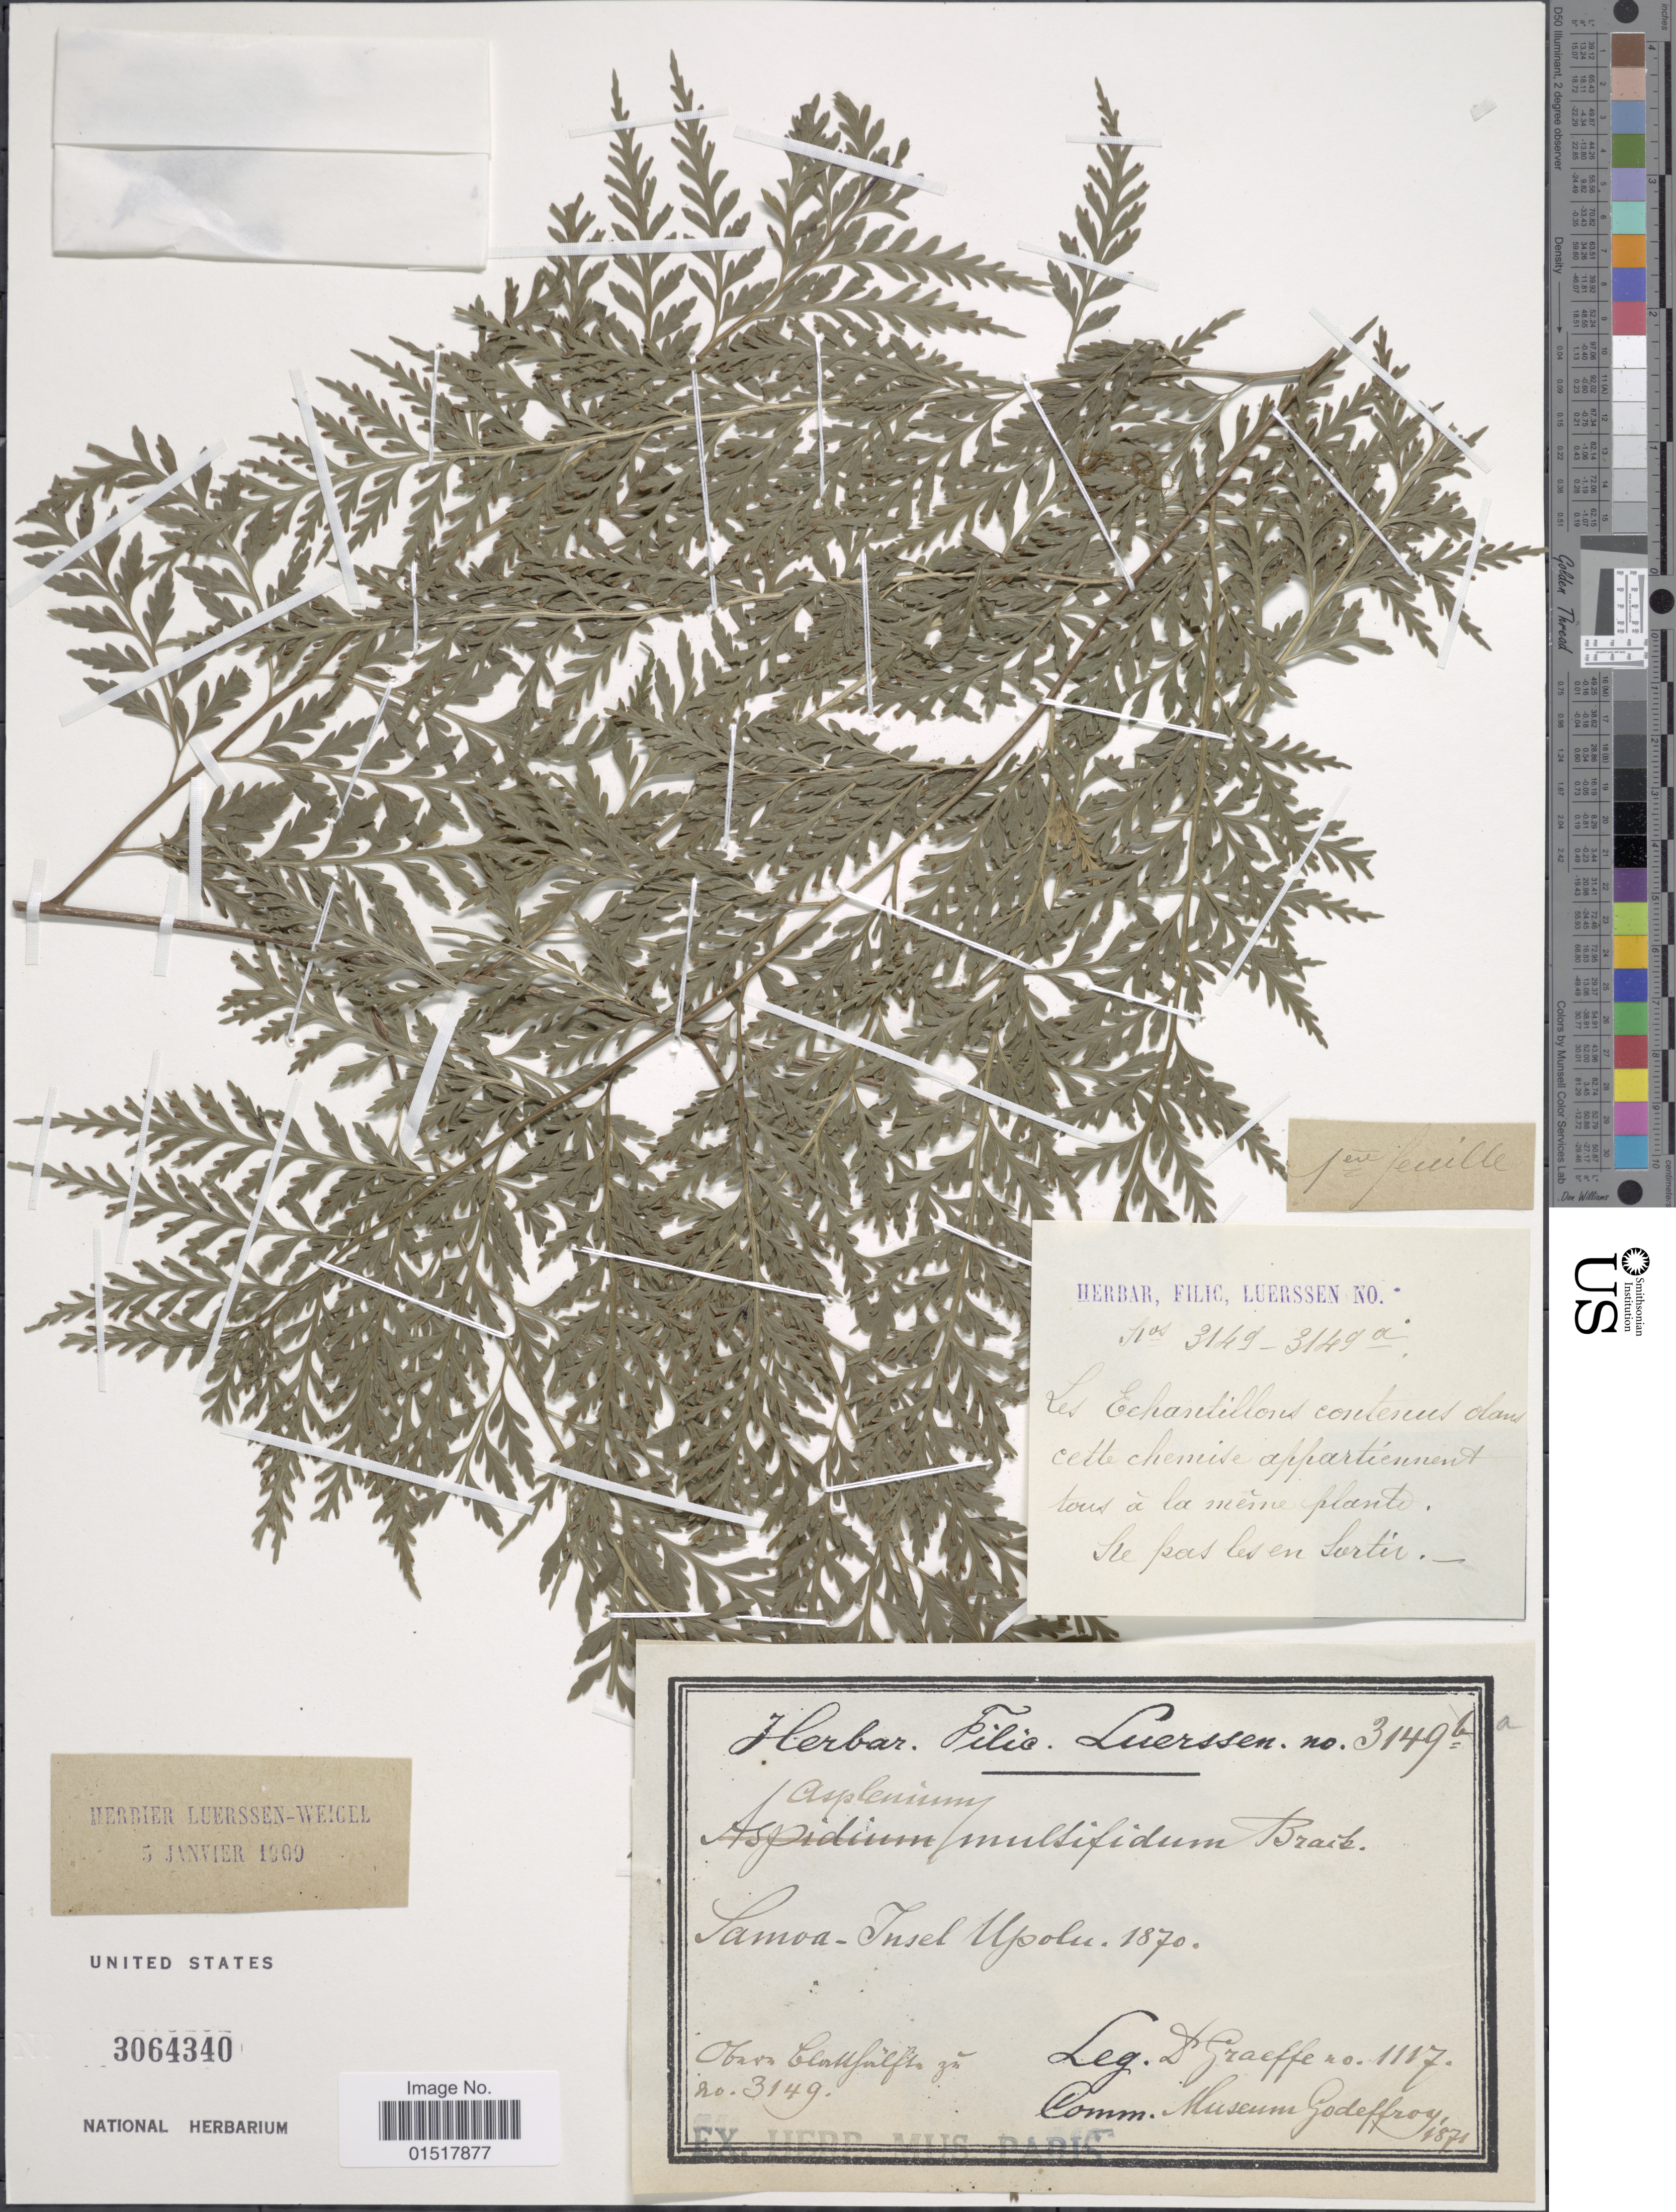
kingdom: Plantae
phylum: Tracheophyta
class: Polypodiopsida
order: Polypodiales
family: Aspleniaceae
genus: Asplenium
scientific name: Asplenium multifidum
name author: Brack. in Wilkes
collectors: Graeffe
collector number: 1117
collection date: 1870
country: Samoa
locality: Samoa-Insel Upolu.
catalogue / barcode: US 3064340